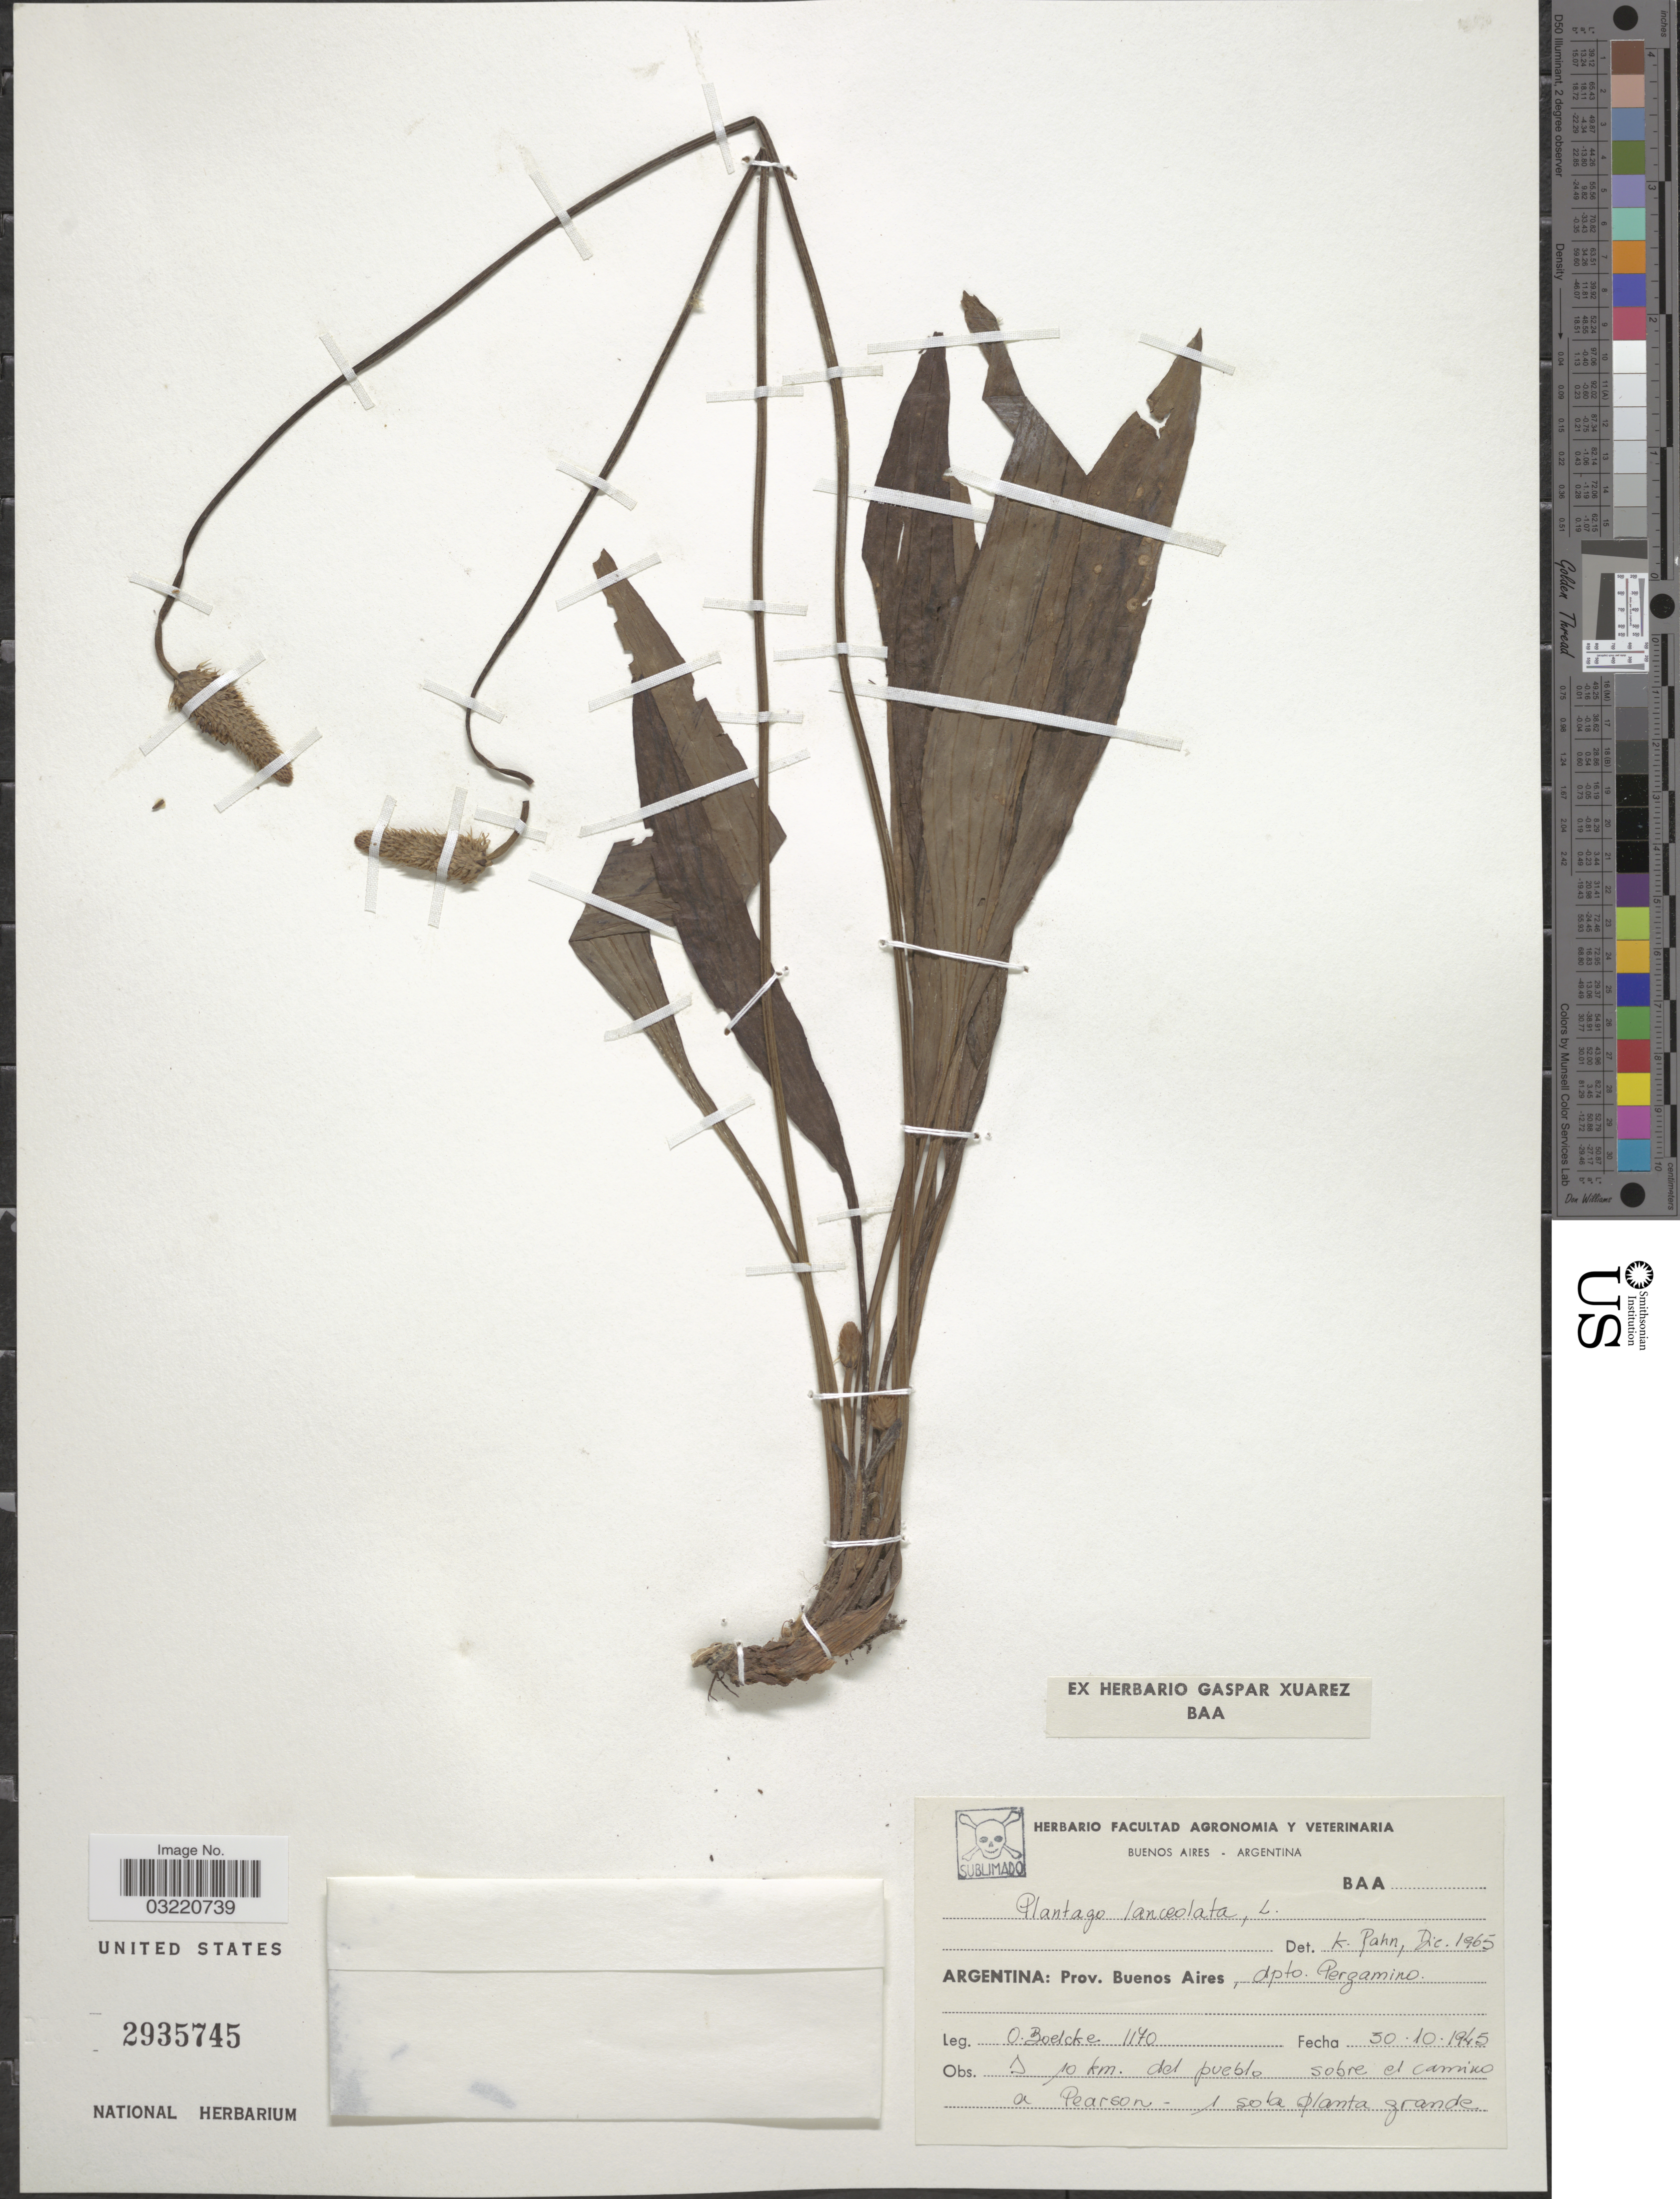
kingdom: Plantae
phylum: Tracheophyta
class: Magnoliopsida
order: Lamiales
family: Plantaginaceae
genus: Plantago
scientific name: Plantago lanceolata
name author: L.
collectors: O. Boelcke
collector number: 1170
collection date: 1945-10-30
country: Argentina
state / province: Buenos Aires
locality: Dpto. Pergamino. A 10 km. del pueblo sobre el camino a Pearson.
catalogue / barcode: US 2935745